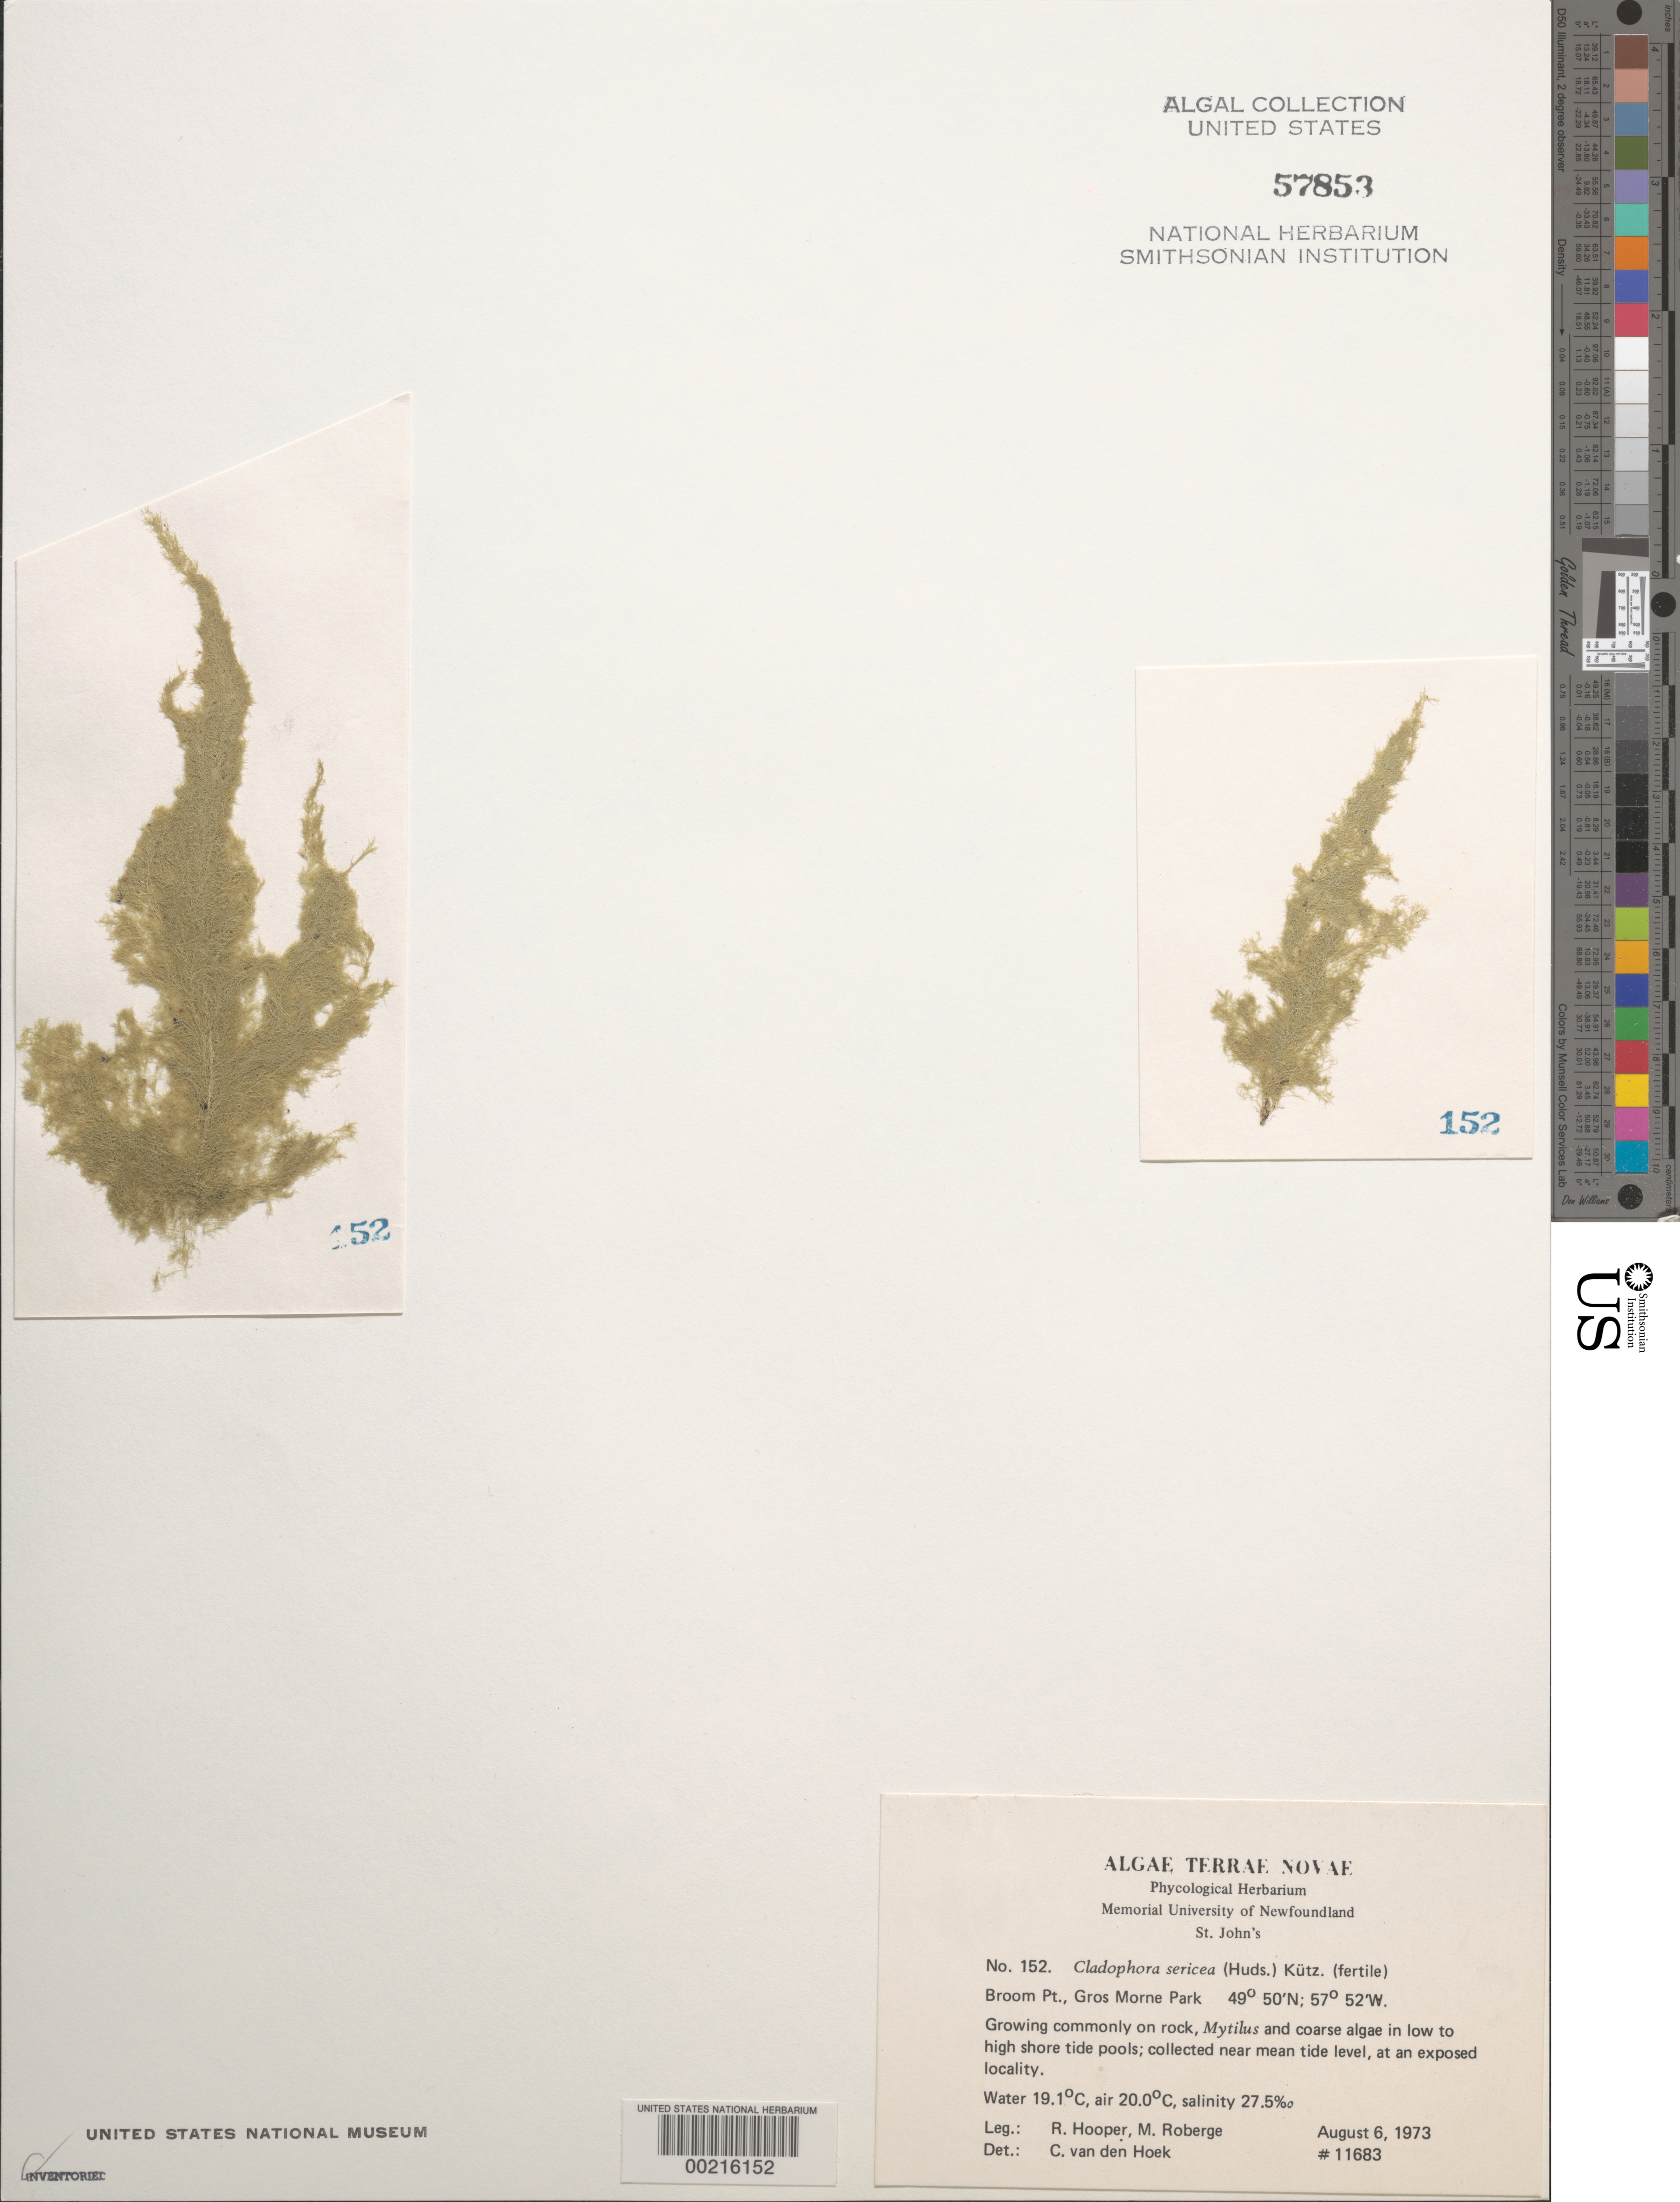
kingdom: Plantae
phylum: Chlorophyta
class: Ulvophyceae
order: Cladophorales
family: Cladophoraceae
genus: Cladophora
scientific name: Cladophora sericea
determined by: Hoek, C. van den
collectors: R. G. Hooper & M. Roberge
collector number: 11683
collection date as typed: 06 Aug 1973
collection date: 1973-08-06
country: Canada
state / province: Newfoundland and Labrador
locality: Broom Point, Gros Morne Park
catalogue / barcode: US 57853